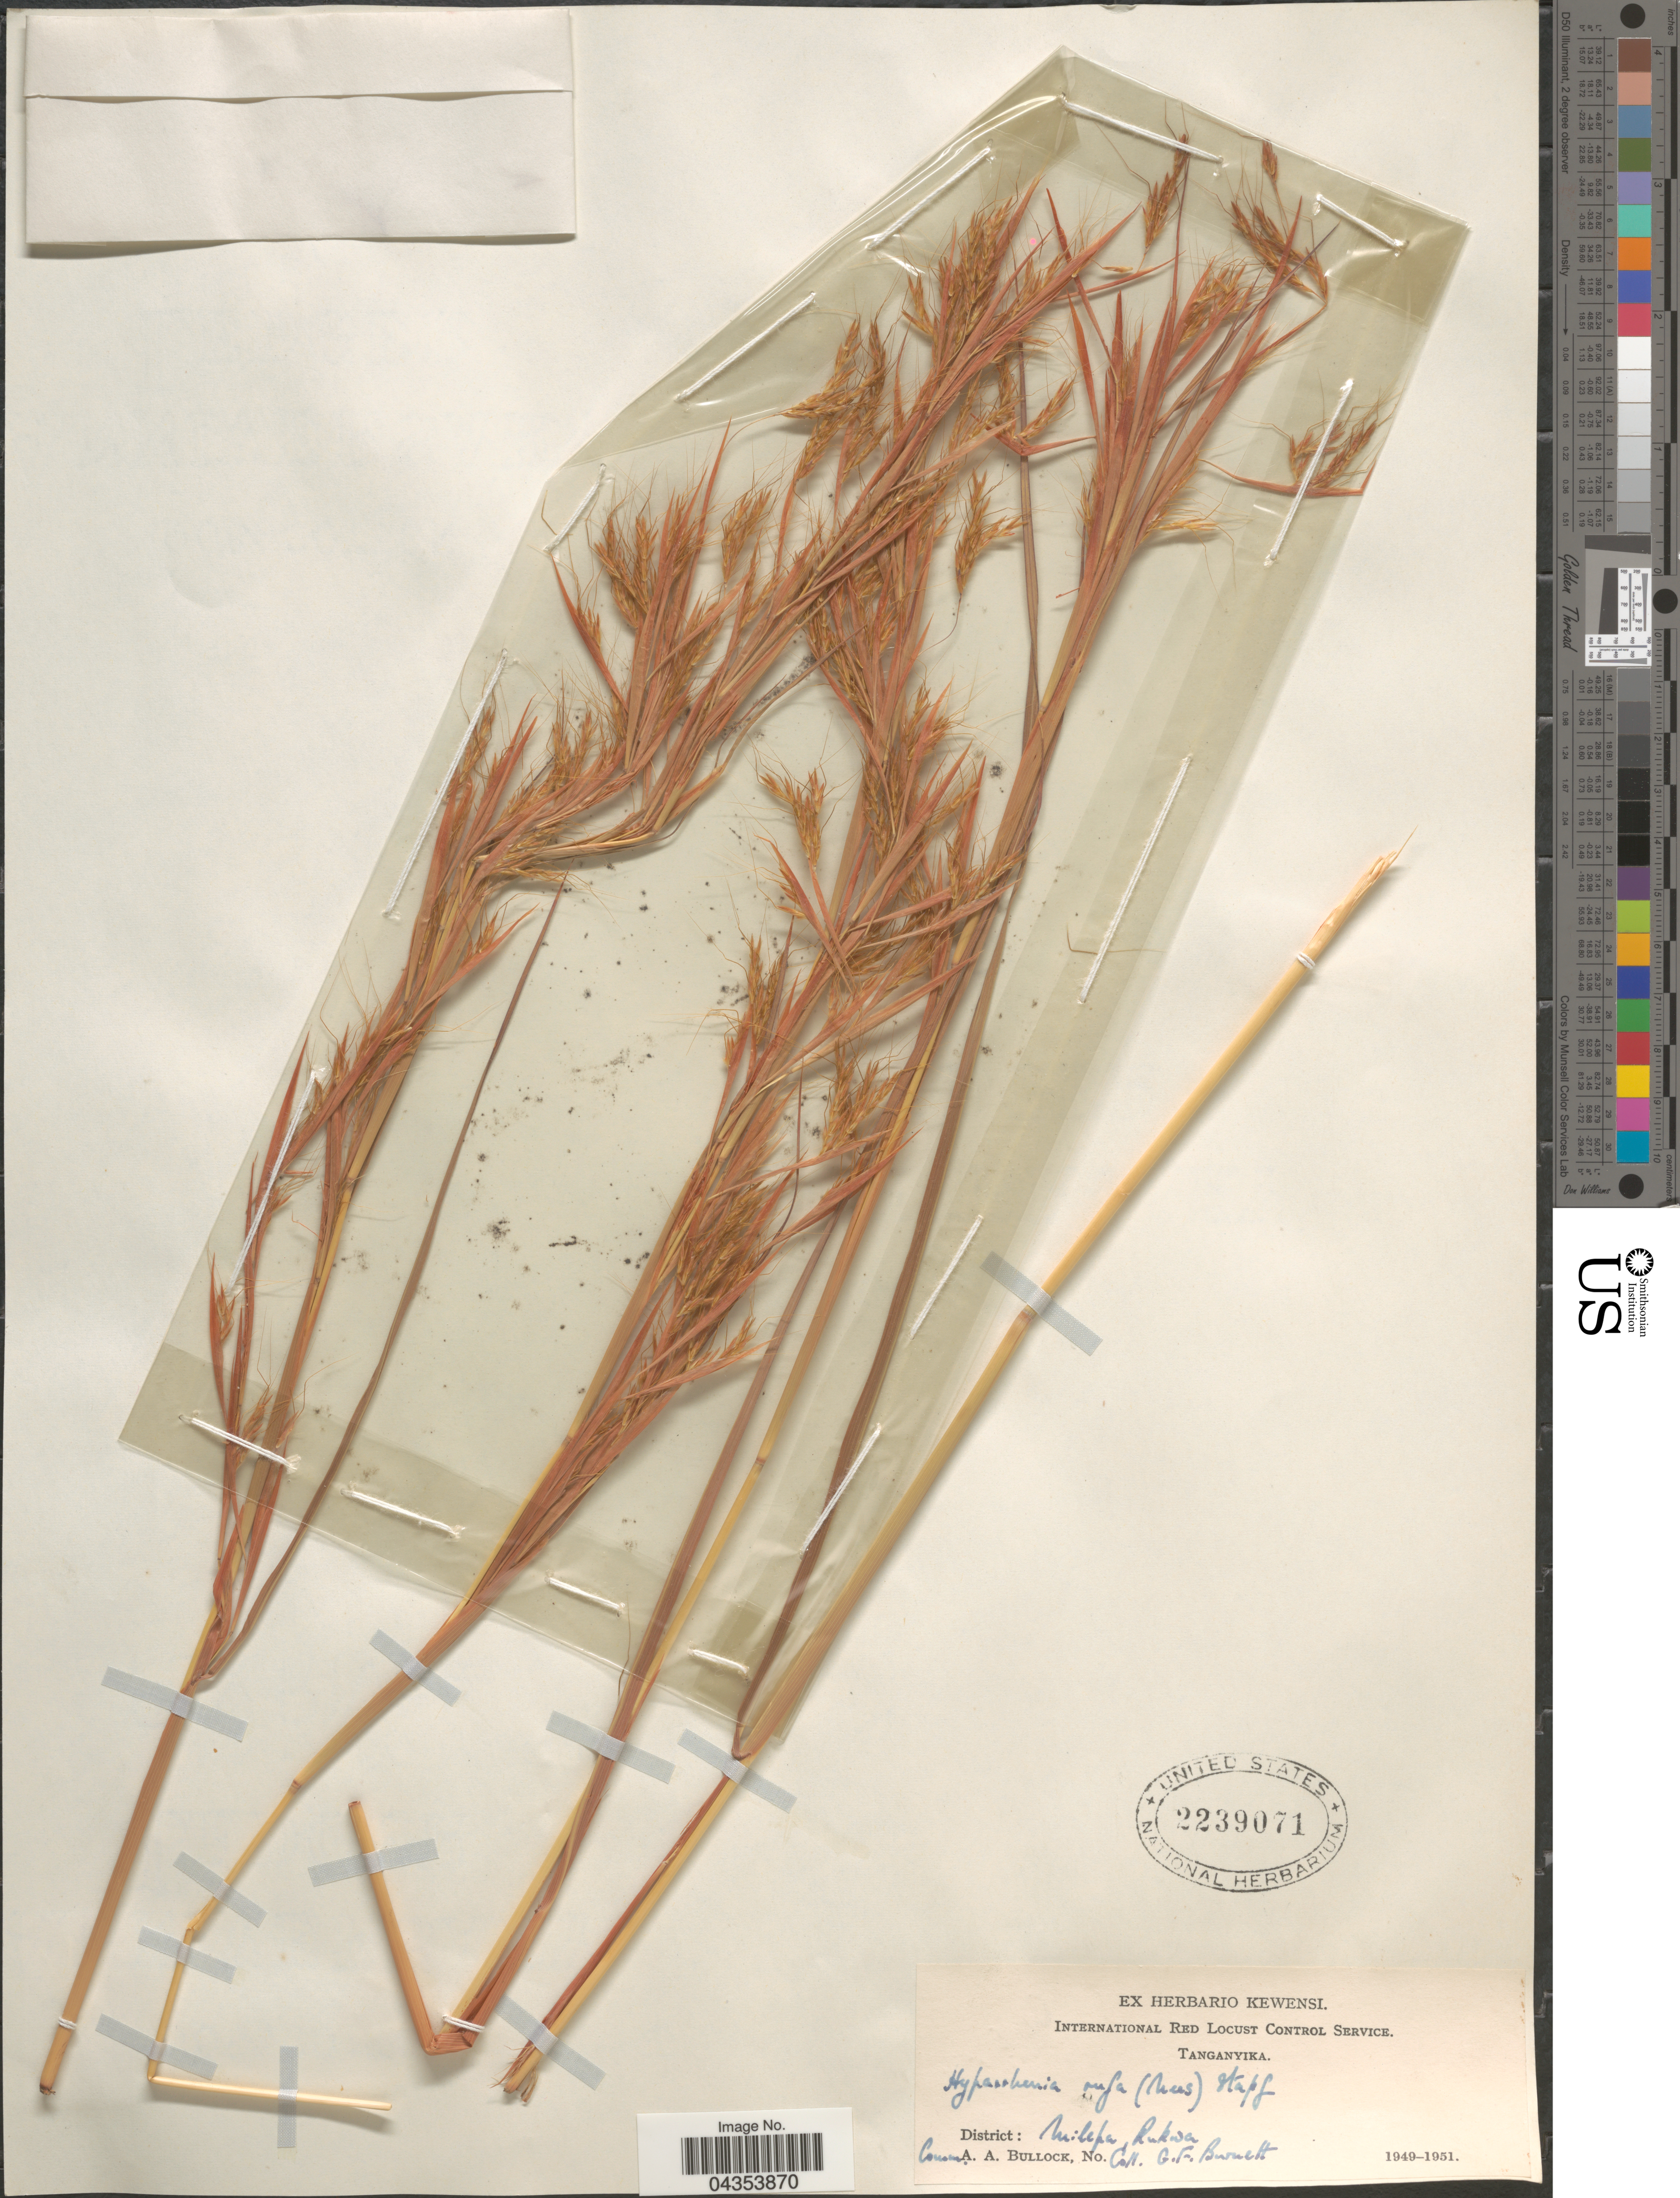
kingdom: Plantae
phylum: Tracheophyta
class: Liliopsida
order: Poales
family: Poaceae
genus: Hyparrhenia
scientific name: Hyparrhenia rufa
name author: (Nees) Stapf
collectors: G. Burnett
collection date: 1949/1951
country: Tanzania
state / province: Rukwa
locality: Tanganyika. District: Milepa.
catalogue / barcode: US 2239071